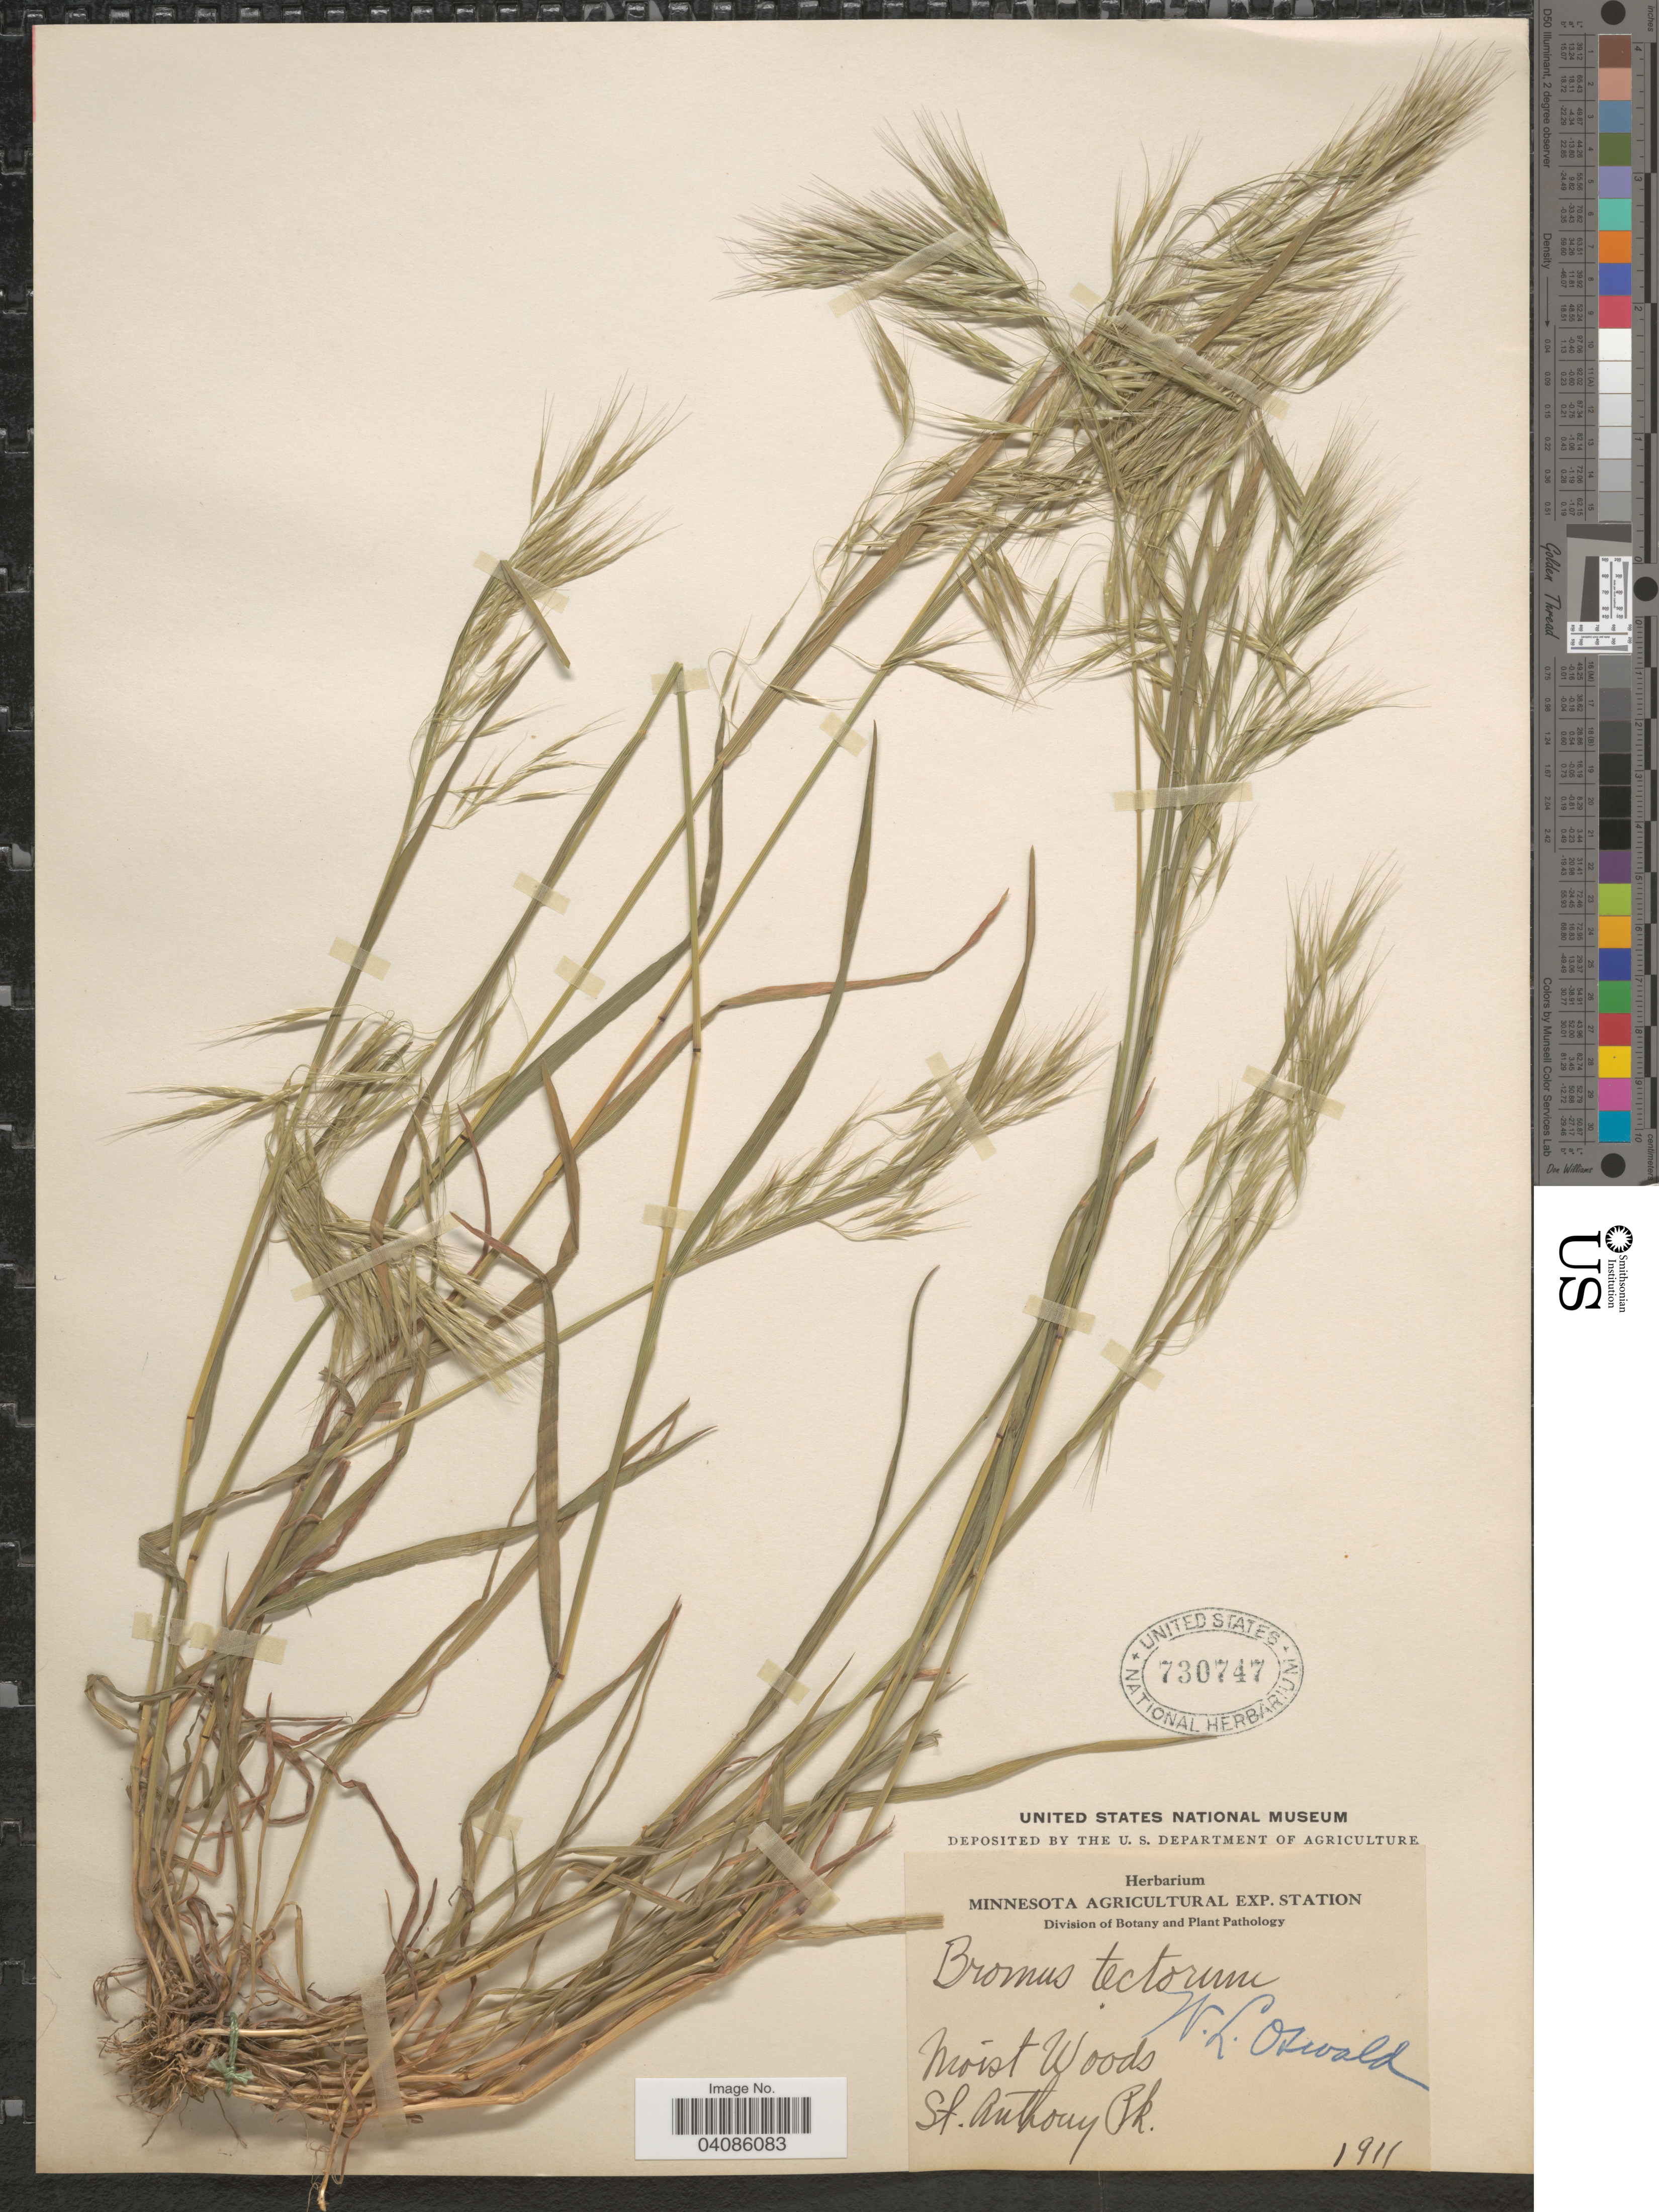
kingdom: Plantae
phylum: Tracheophyta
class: Liliopsida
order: Poales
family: Poaceae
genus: Bromus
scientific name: Bromus tectorum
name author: L.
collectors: W. Oswald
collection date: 1911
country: United States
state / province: Minnesota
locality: St. Anthony Pk.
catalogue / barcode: US 730747